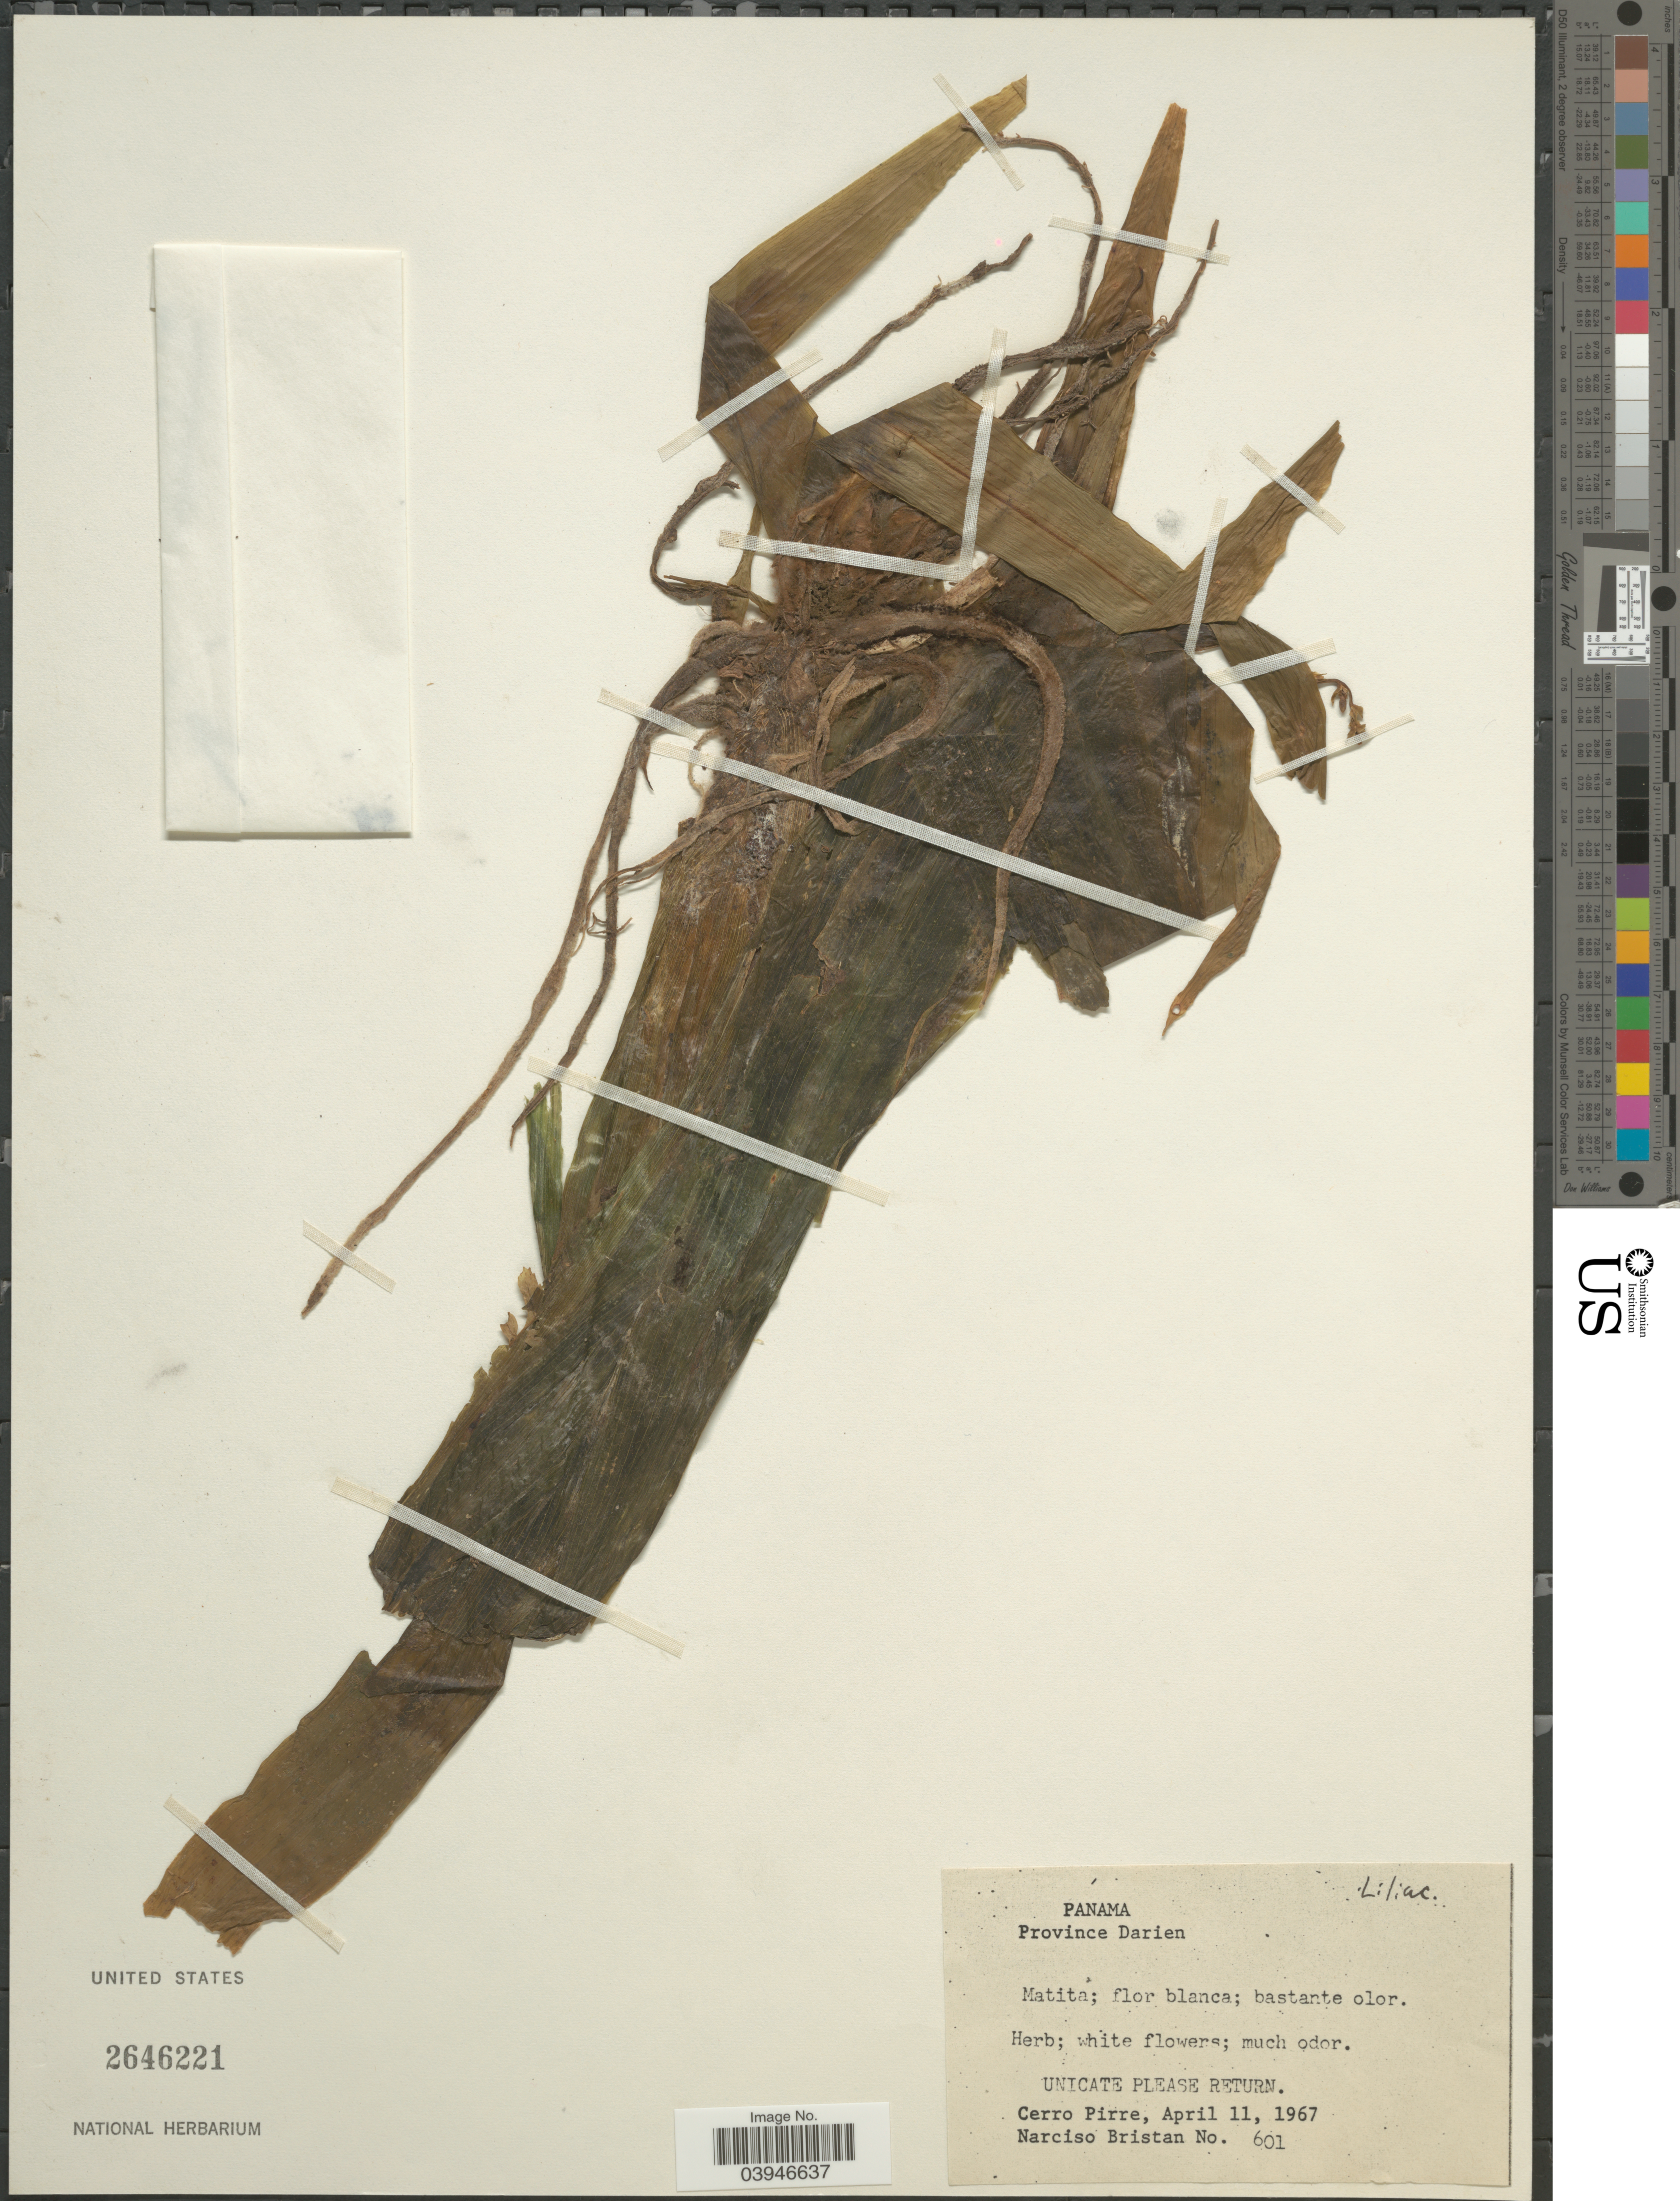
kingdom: Plantae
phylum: Tracheophyta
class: Liliopsida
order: Liliales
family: Liliaceae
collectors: N. Bristan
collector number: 601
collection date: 1967-04-11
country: Panama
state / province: Darien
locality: Cerro Pirre.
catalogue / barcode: US 2646221